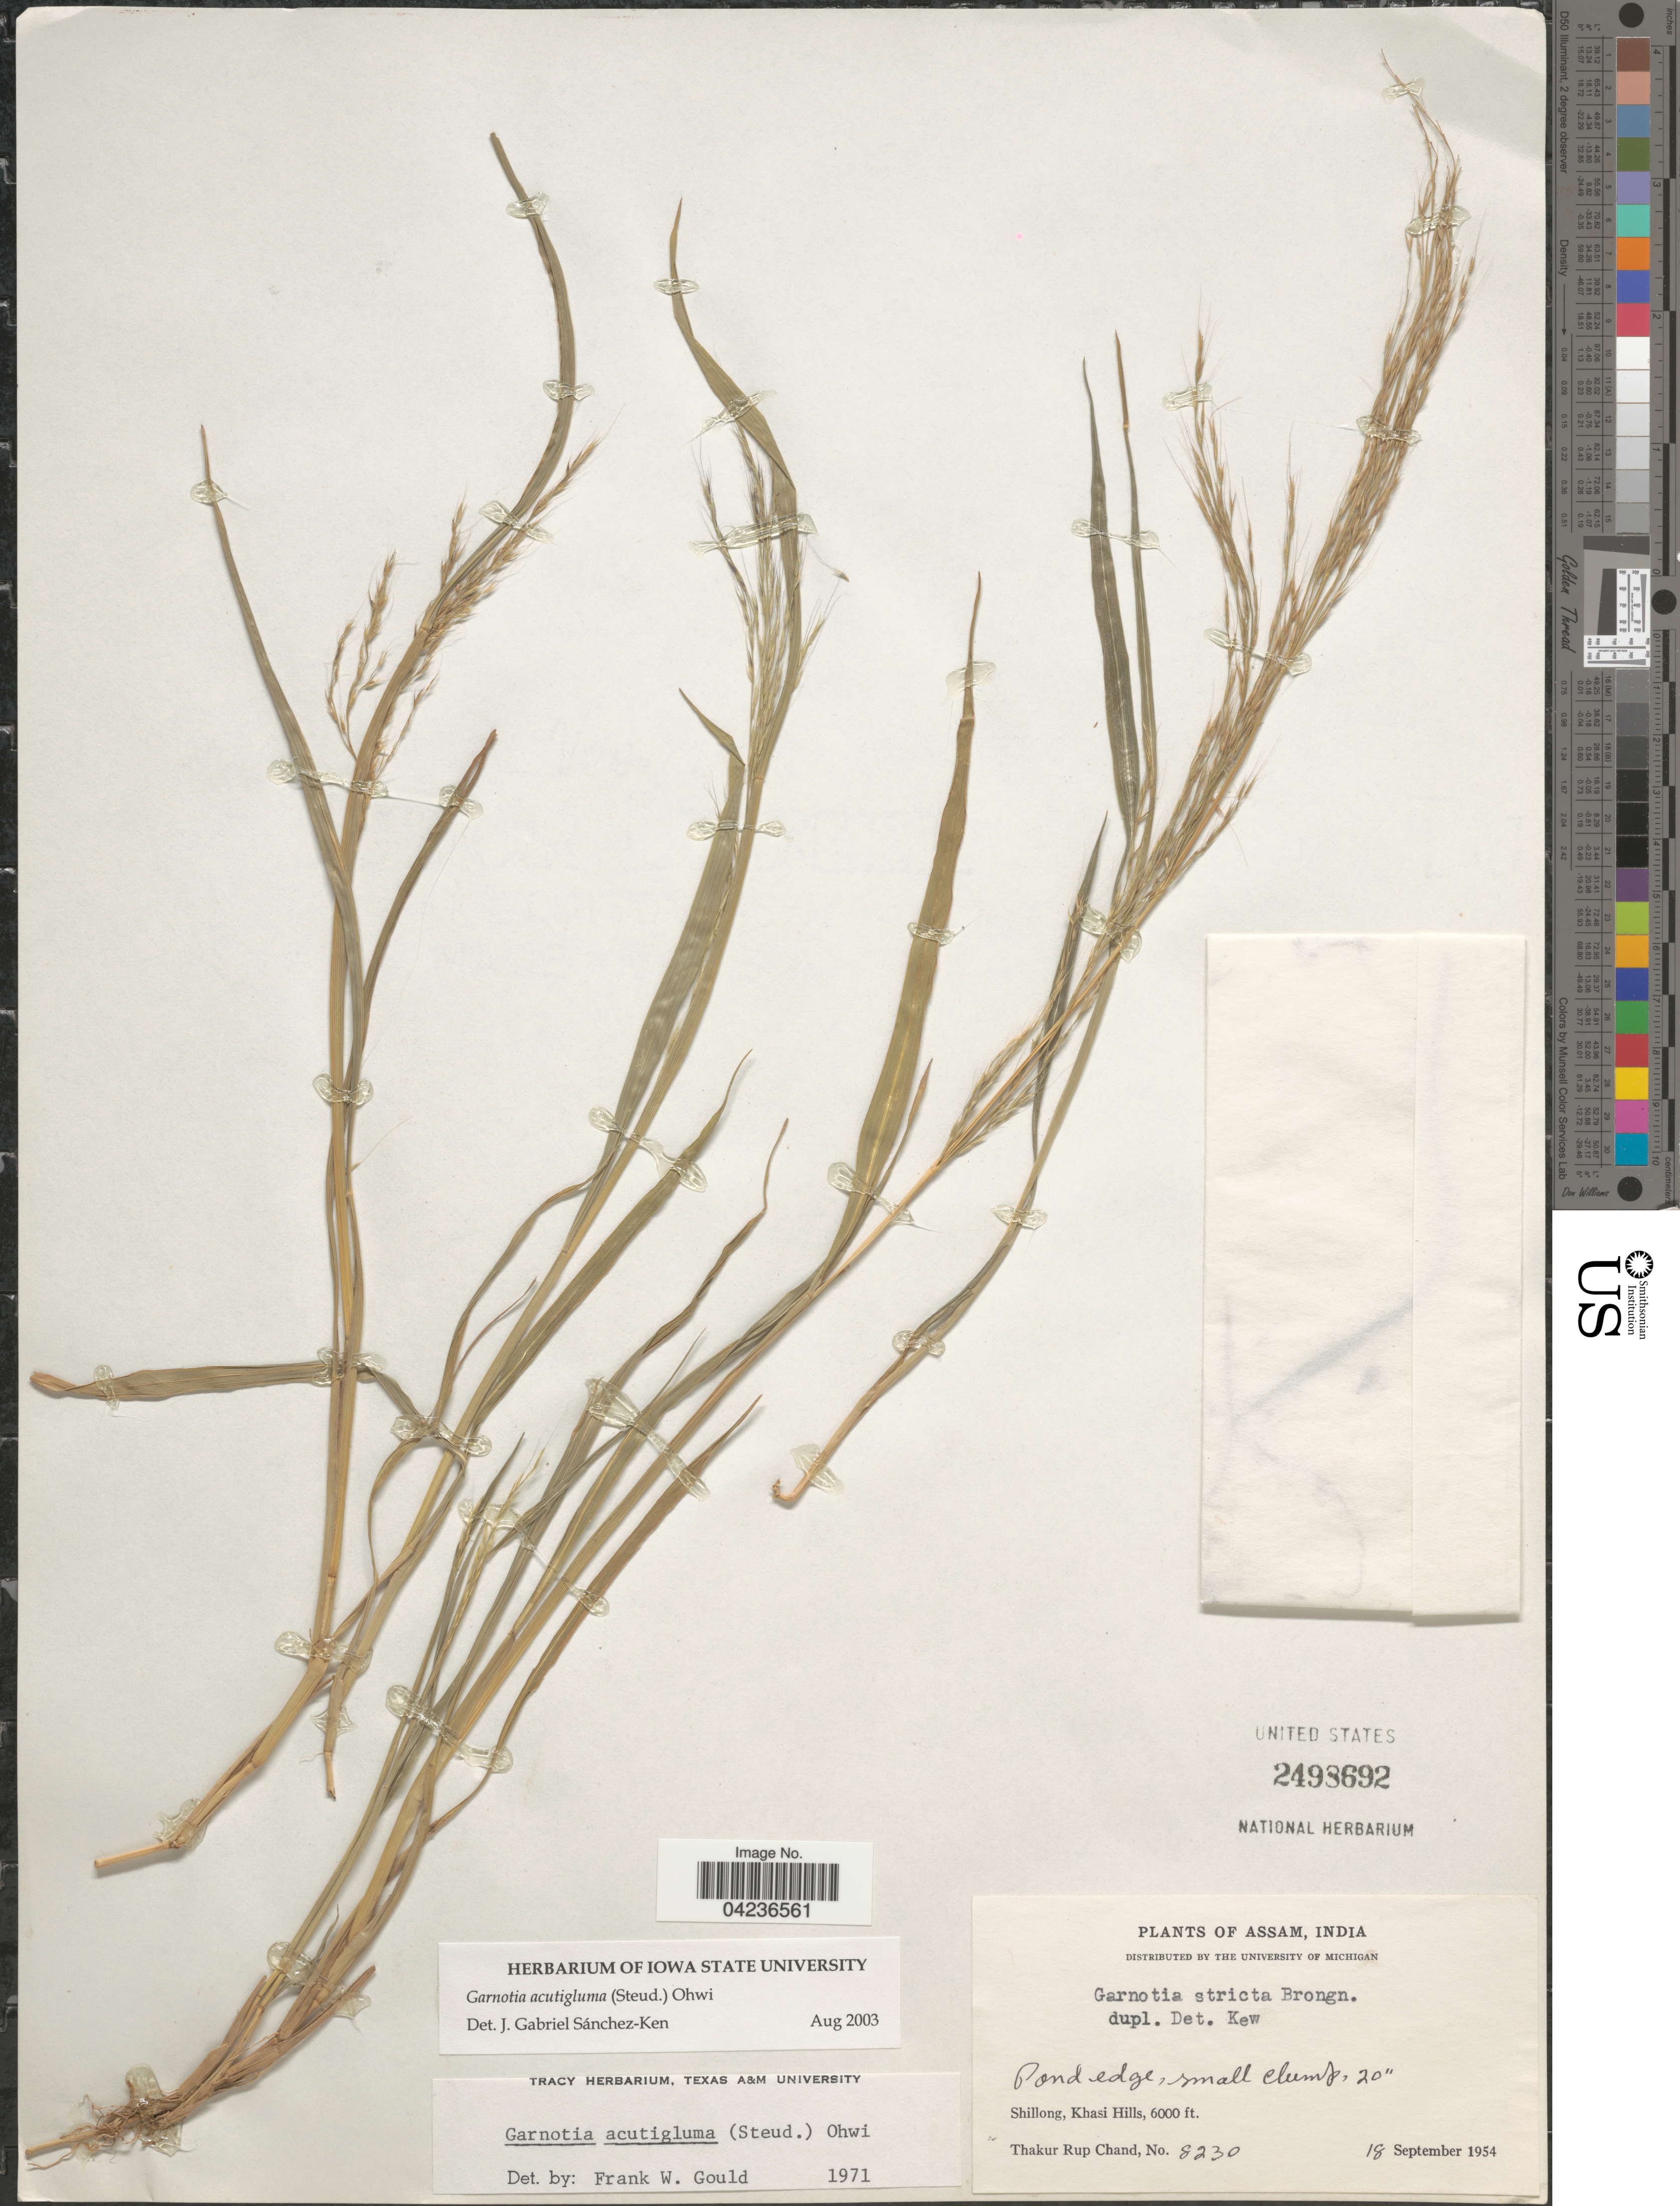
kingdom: Plantae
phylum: Tracheophyta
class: Liliopsida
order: Poales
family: Poaceae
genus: Garnotia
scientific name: Garnotia acutigluma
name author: (Steud.) Ohwi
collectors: T. R. Chand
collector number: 8230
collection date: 1954-09-18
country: India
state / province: Meghalaya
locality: Shillong, Khasi Hills.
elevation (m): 1829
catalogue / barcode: US 2498692